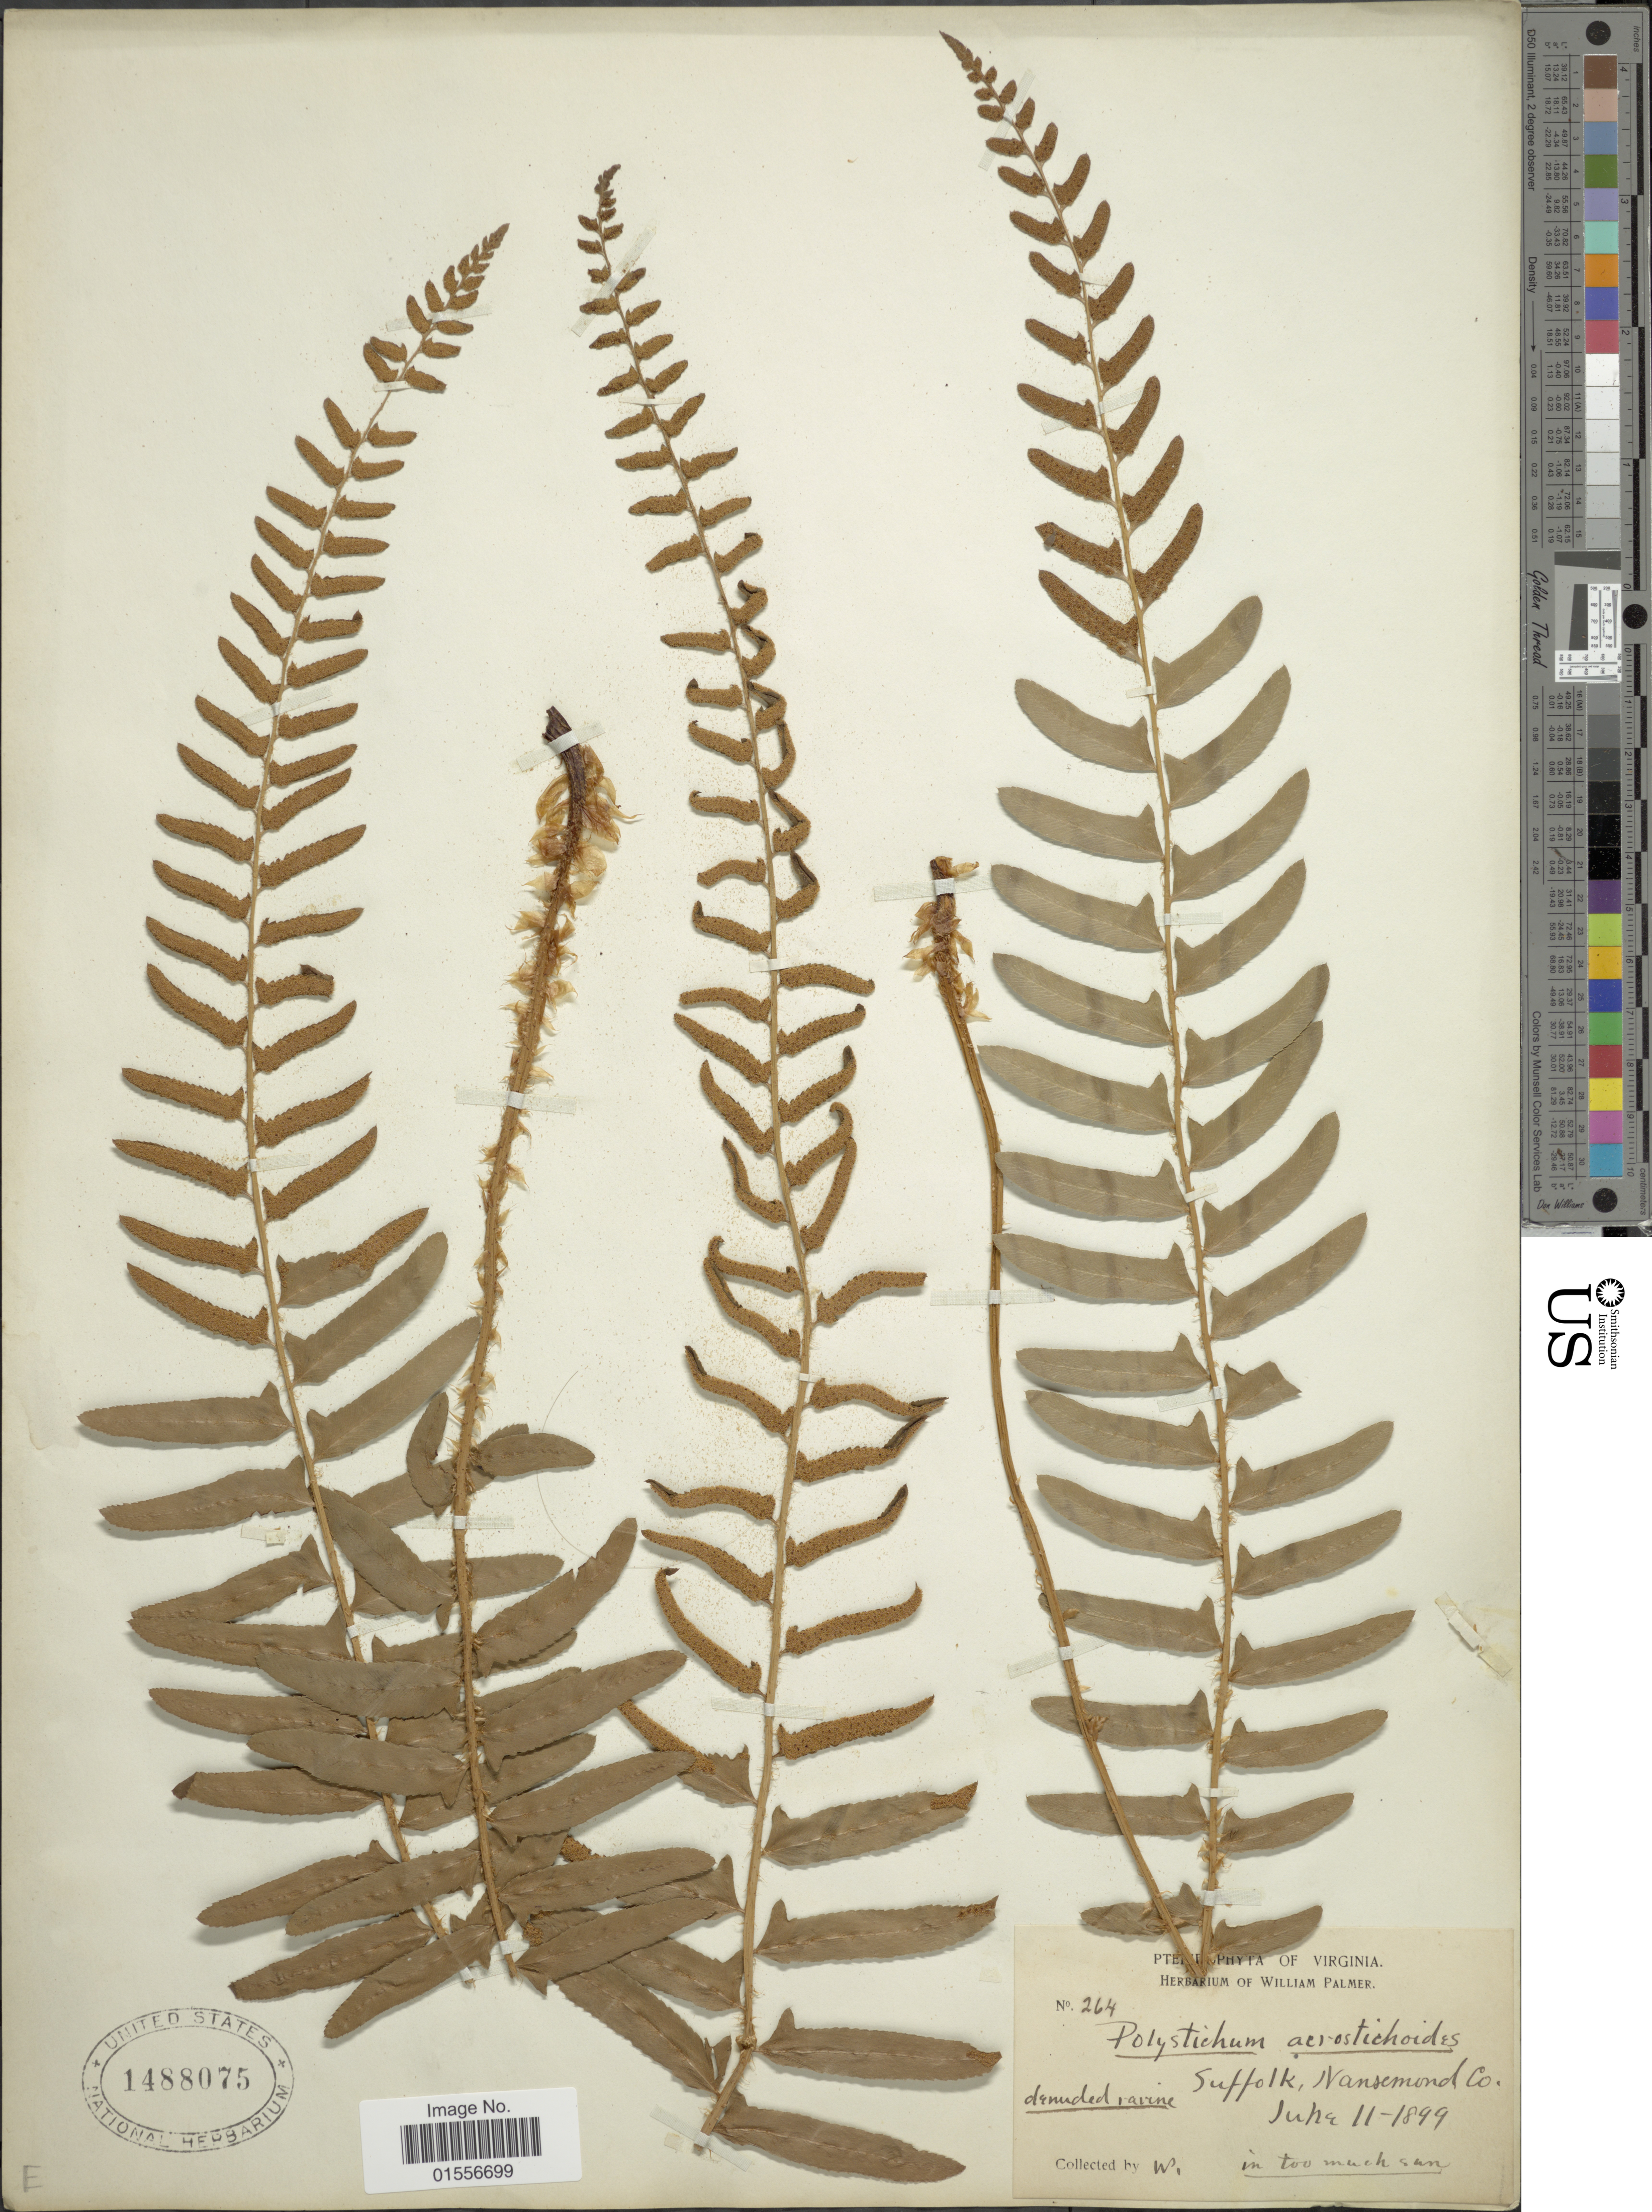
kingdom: Plantae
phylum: Tracheophyta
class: Polypodiopsida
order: Polypodiales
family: Dryopteridaceae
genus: Polystichum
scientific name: Polystichum acrostichoides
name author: (Michx.) Schott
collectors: W. Palmer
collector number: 264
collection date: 1899-06-11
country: United States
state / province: Virginia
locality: Suffolk, Nansemond Co, denuded ravine.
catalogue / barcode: US 1488075